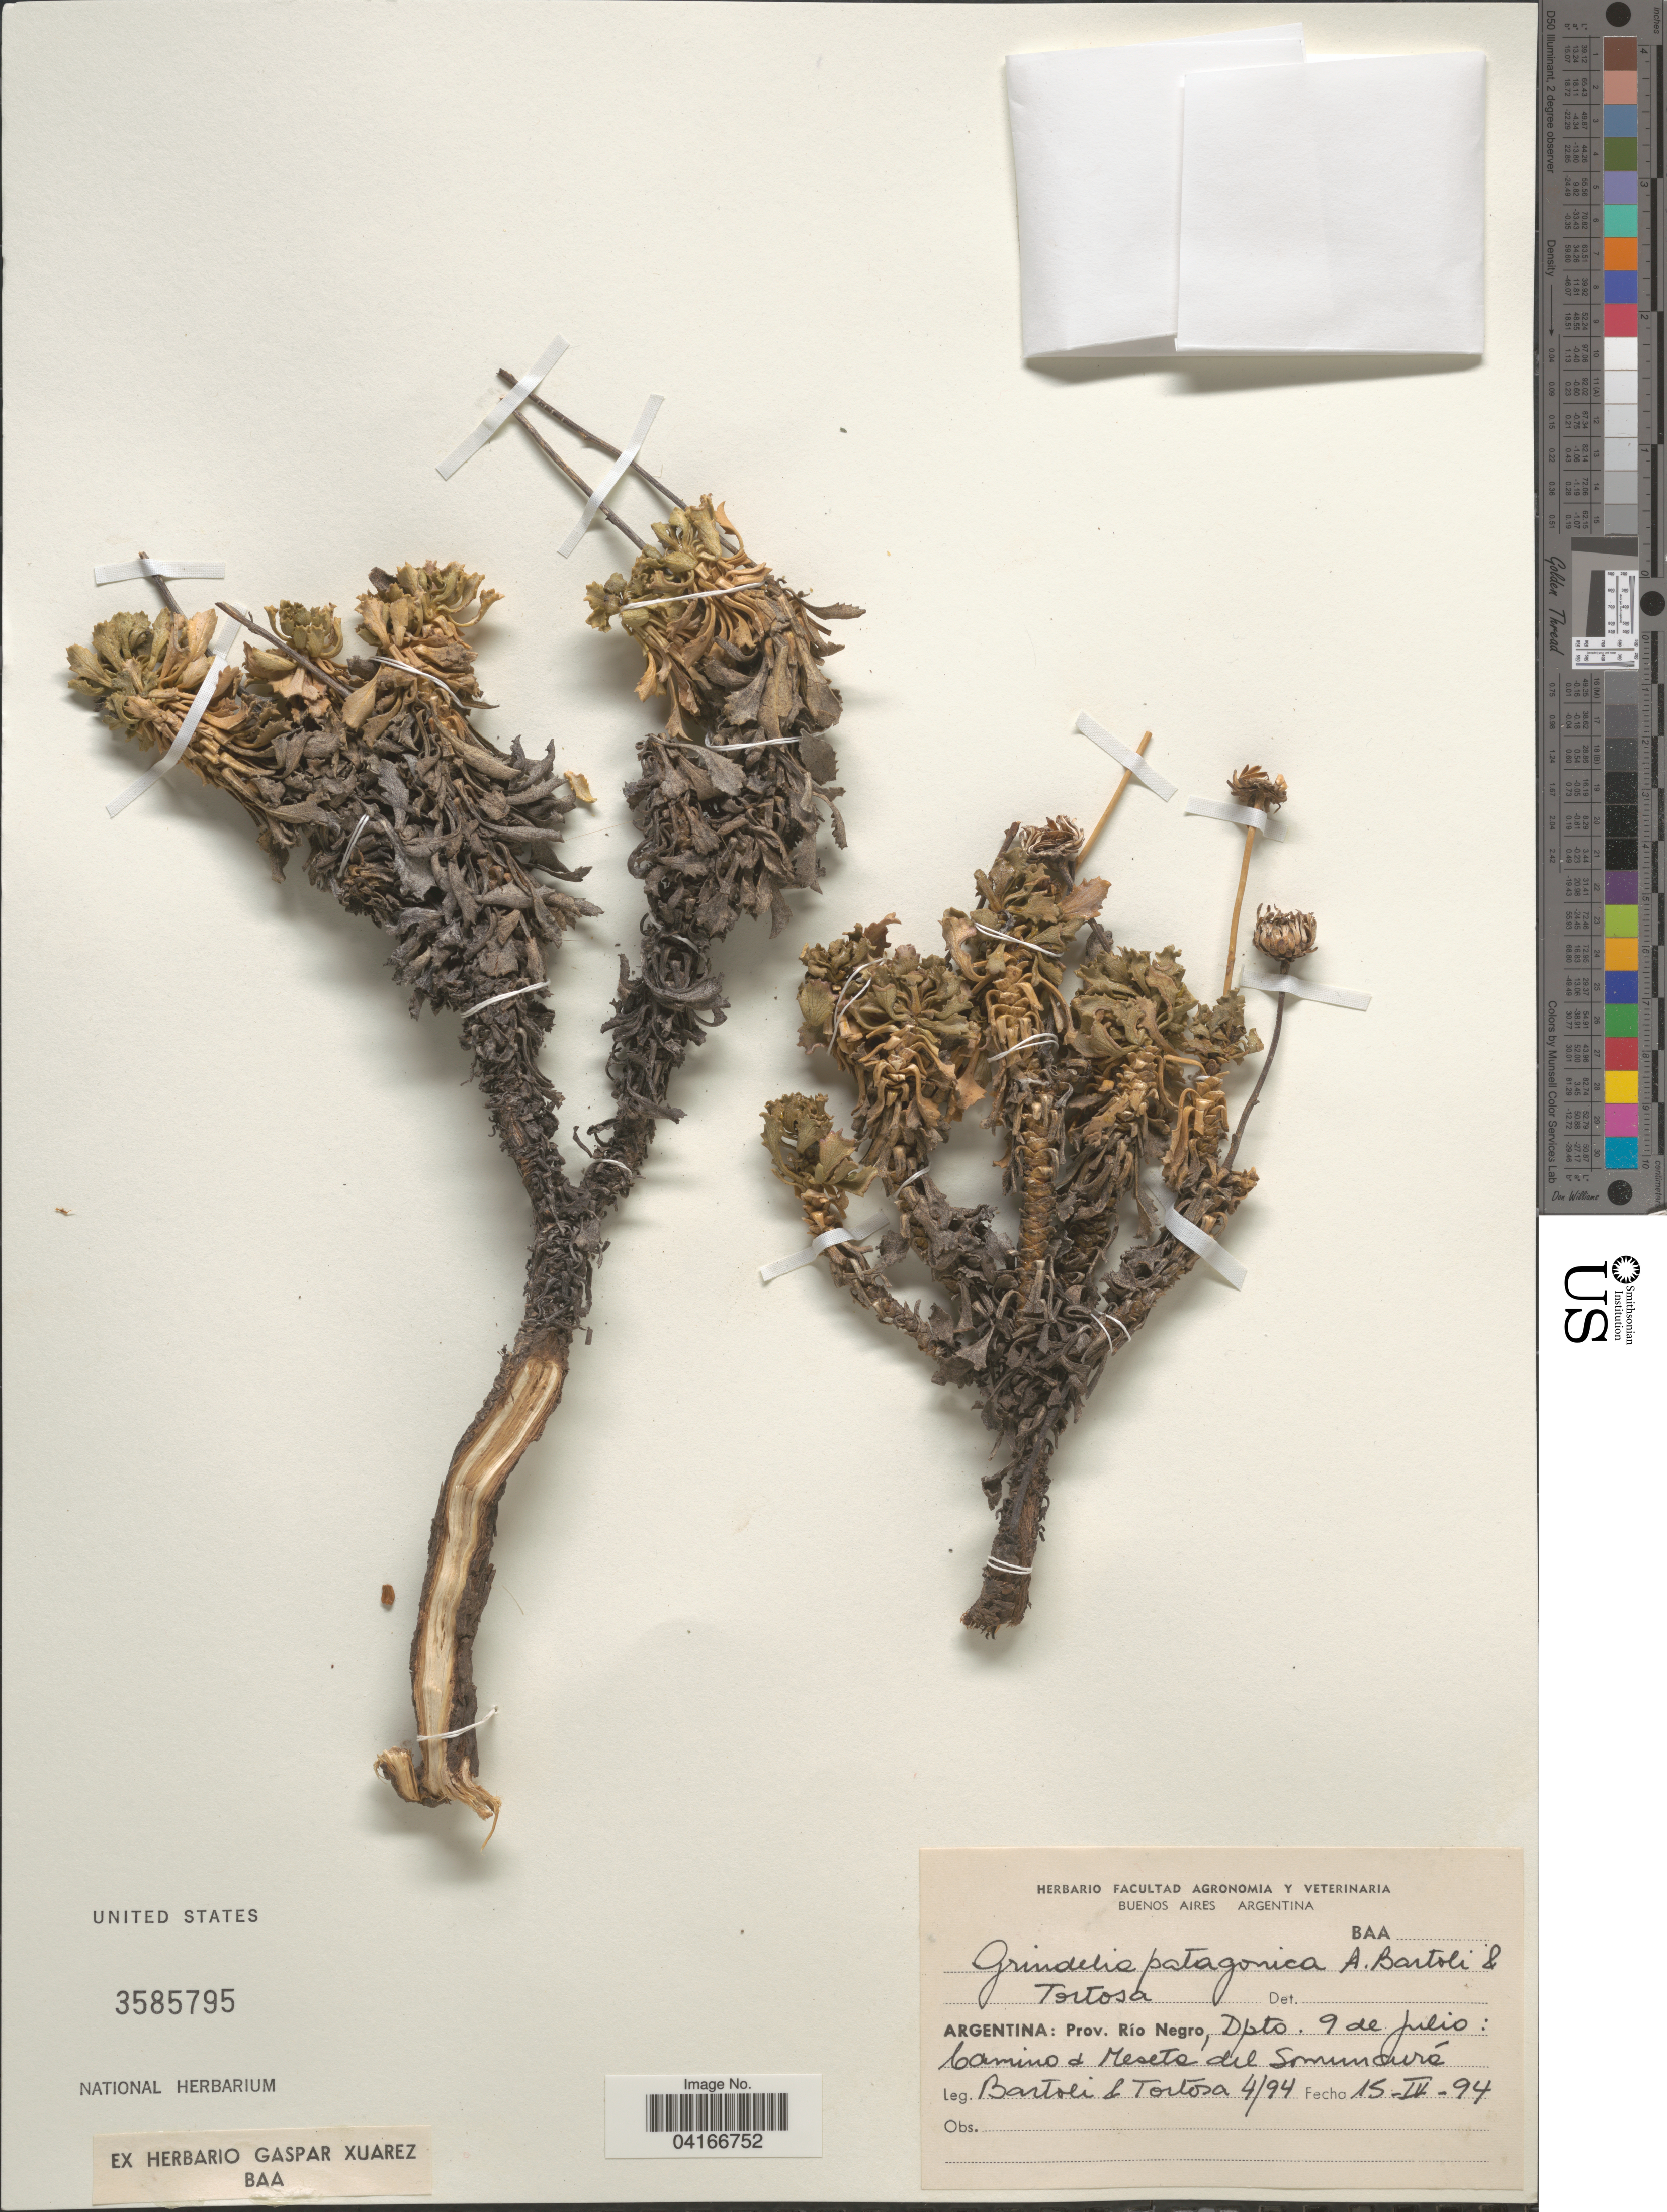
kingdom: Plantae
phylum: Tracheophyta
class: Magnoliopsida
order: Asterales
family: Asteraceae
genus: Grindelia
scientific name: Grindelia patagonica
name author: Adr. Bartoli & Tortosa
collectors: Bartoli & Tortosa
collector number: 4/94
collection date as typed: Transcribed d/m/y: 15/4/94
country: Argentina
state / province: Rio Negro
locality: Dpto. 9 de Julio: Camino de Meseta del Somuncura.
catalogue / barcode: US 3585795